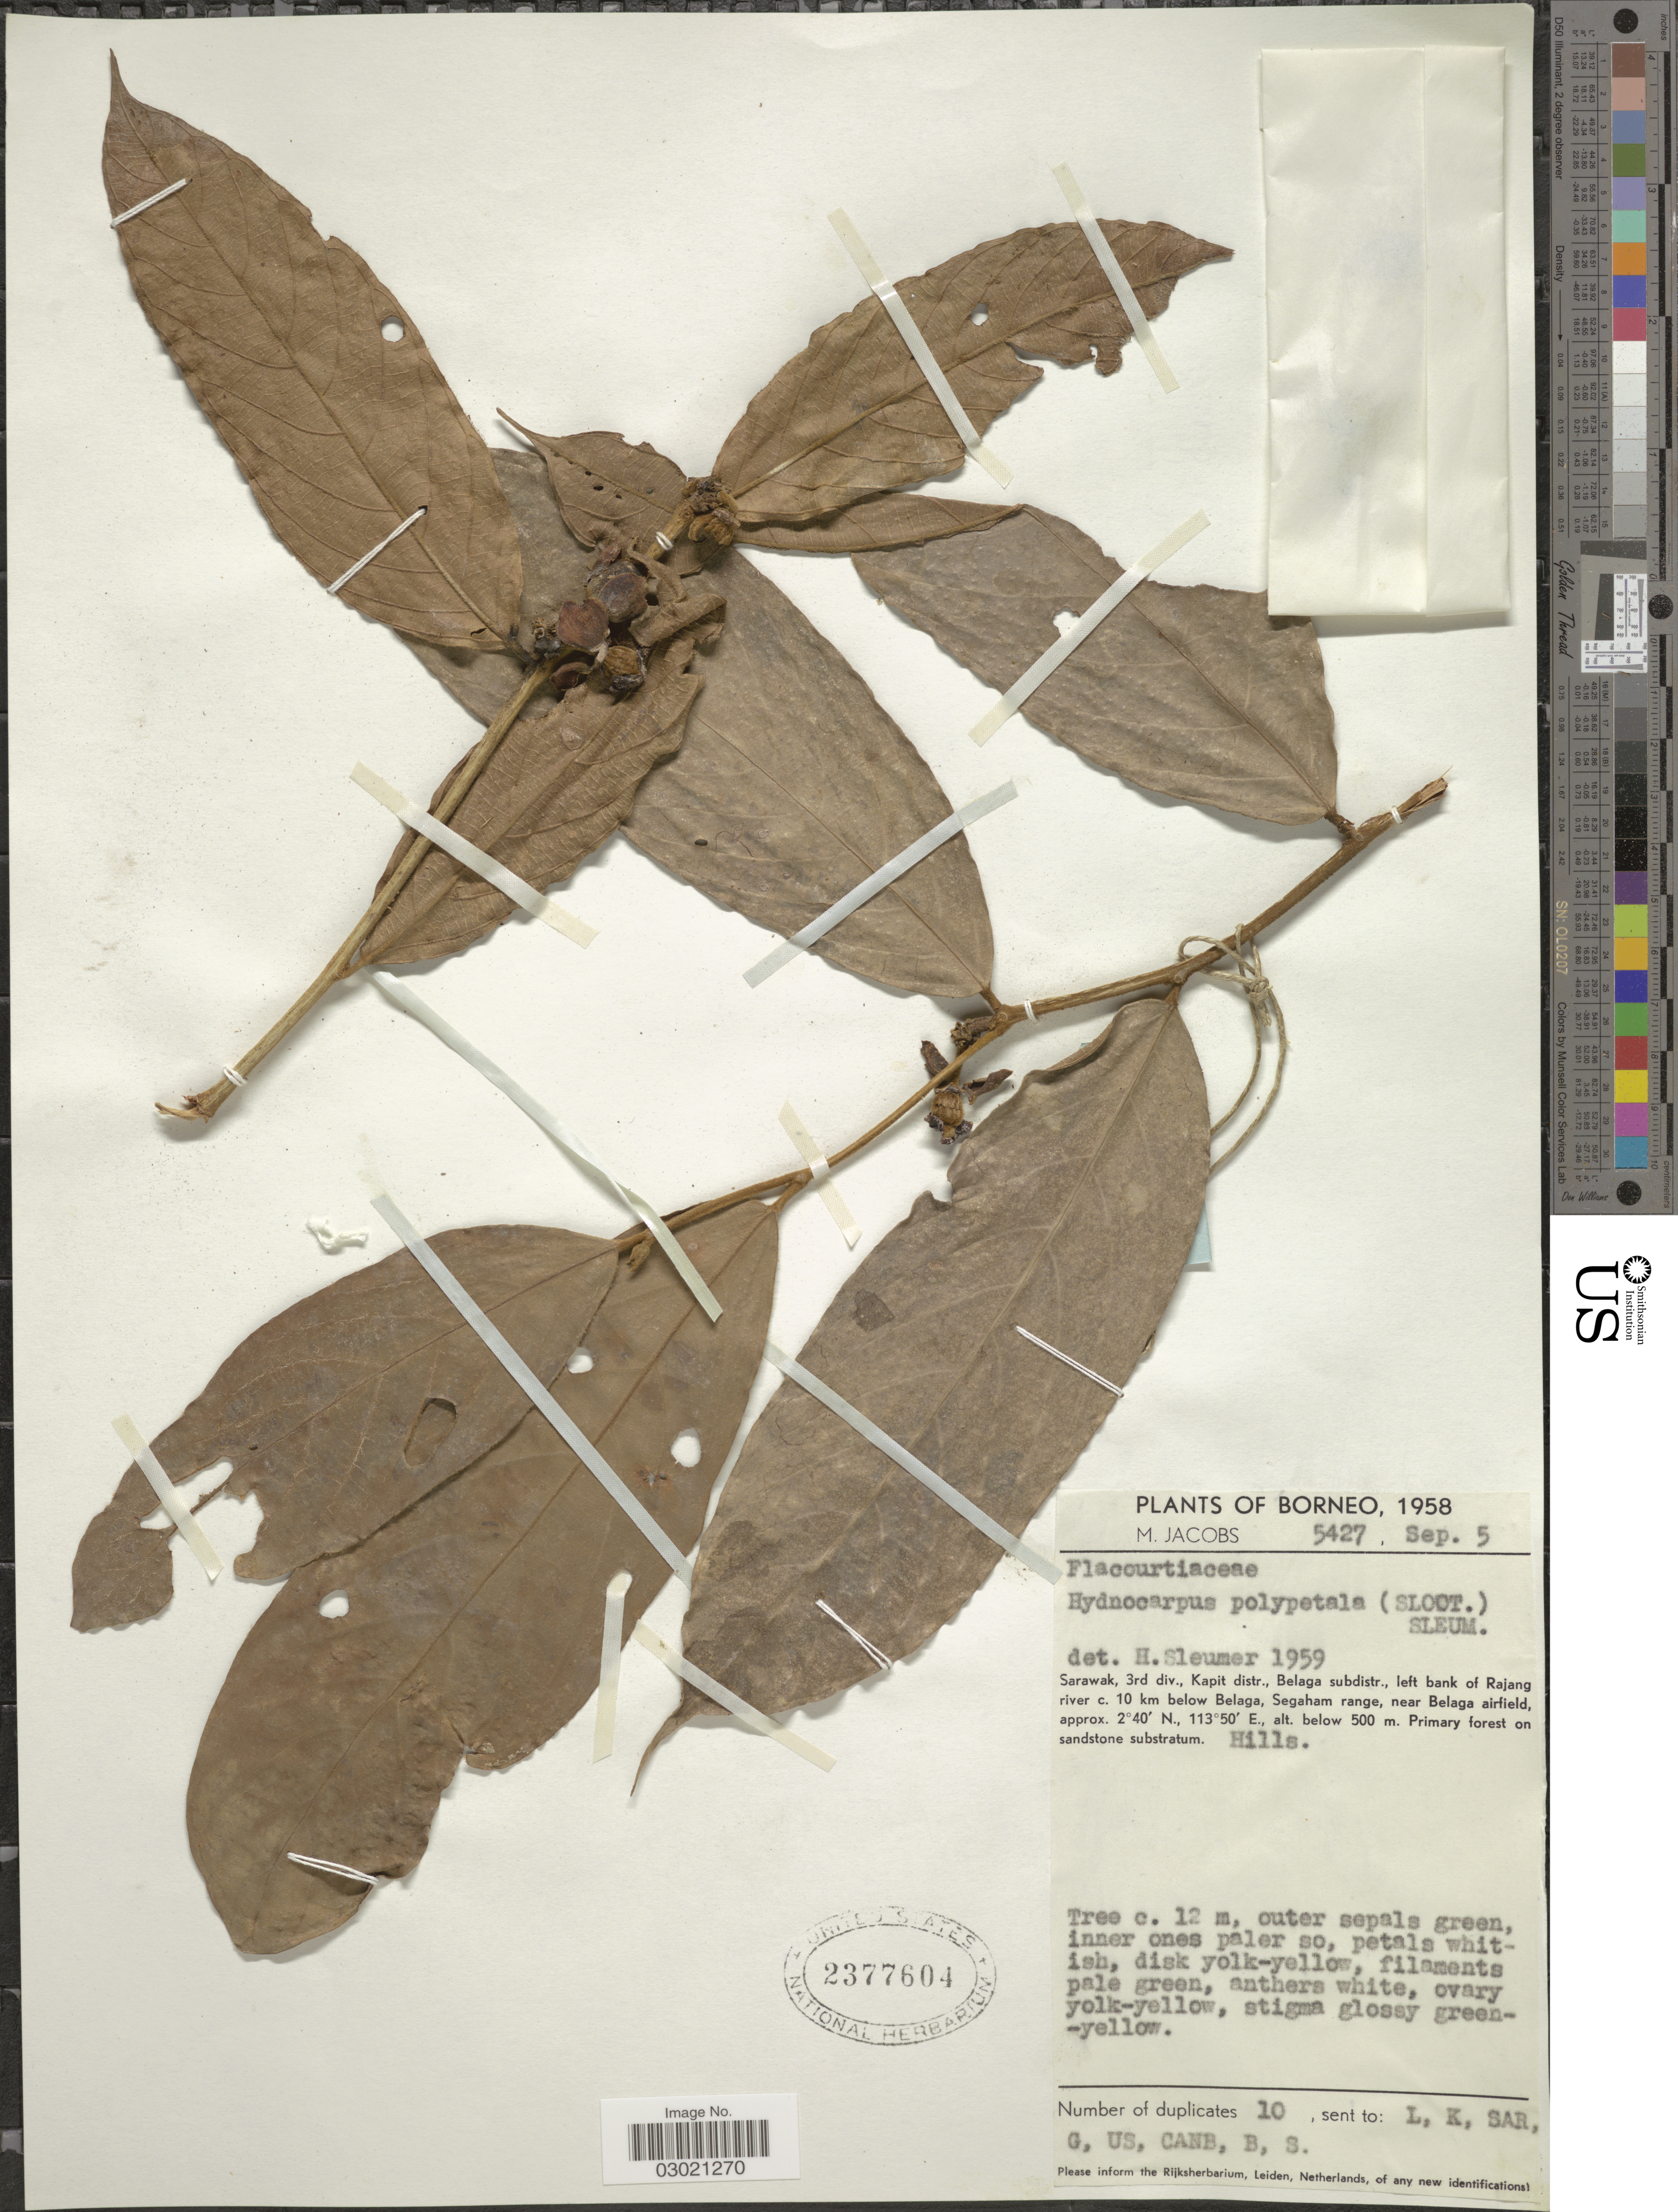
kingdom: Plantae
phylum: Tracheophyta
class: Magnoliopsida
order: Malpighiales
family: Achariaceae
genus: Hydnocarpus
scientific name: Hydnocarpus polypetalus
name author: (Slooten) Sleumer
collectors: M. Jacobs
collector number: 5427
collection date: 1958-09-05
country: Malaysia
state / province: Sarawak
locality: Borneo, Sarawak, 3rd div., Kapit distr., Belaga subdistr., left bank of Rajang river c. 10 km below Belaga, Segaham range, near Belaga airfield.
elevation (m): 500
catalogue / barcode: US 2377604